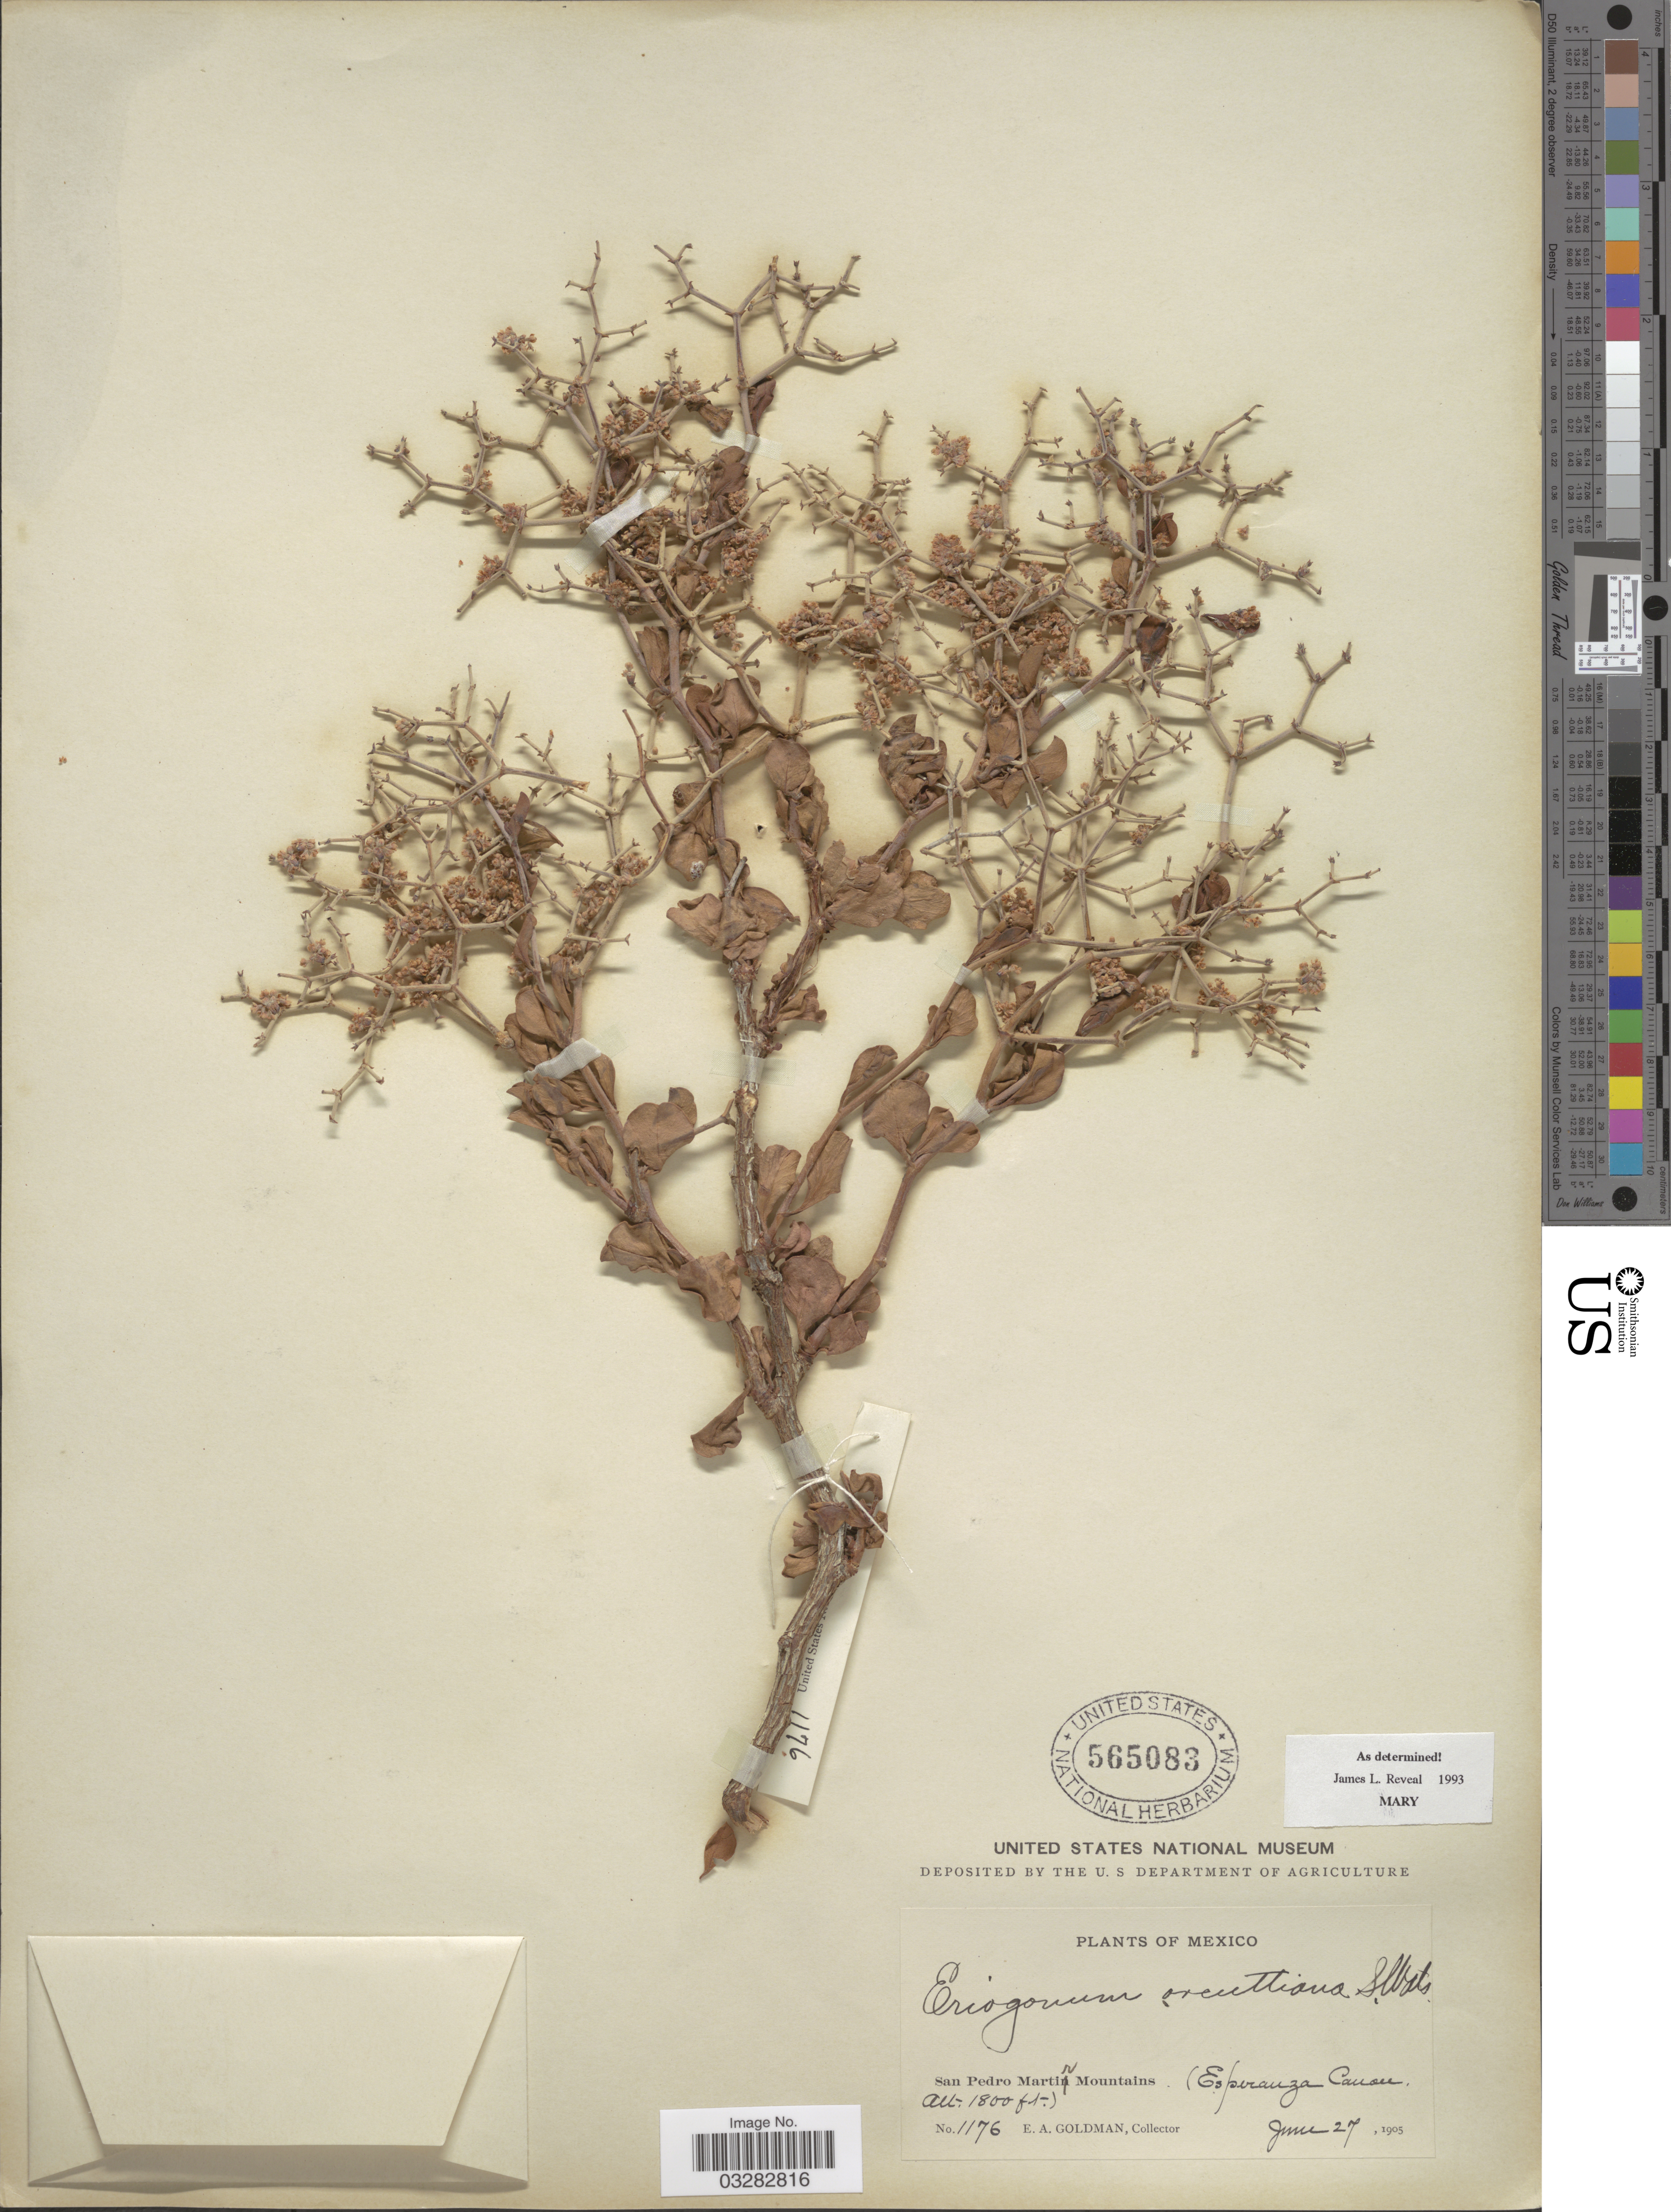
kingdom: Plantae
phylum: Tracheophyta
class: Magnoliopsida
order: Caryophyllales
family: Polygonaceae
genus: Eriogonum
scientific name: Eriogonum orcuttianum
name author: S. Watson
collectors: E. A. Goldman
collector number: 1176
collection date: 1905-06-27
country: Mexico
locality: San Pedro Martir Mountains. (Esperanza Canon).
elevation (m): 549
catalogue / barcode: US 565083